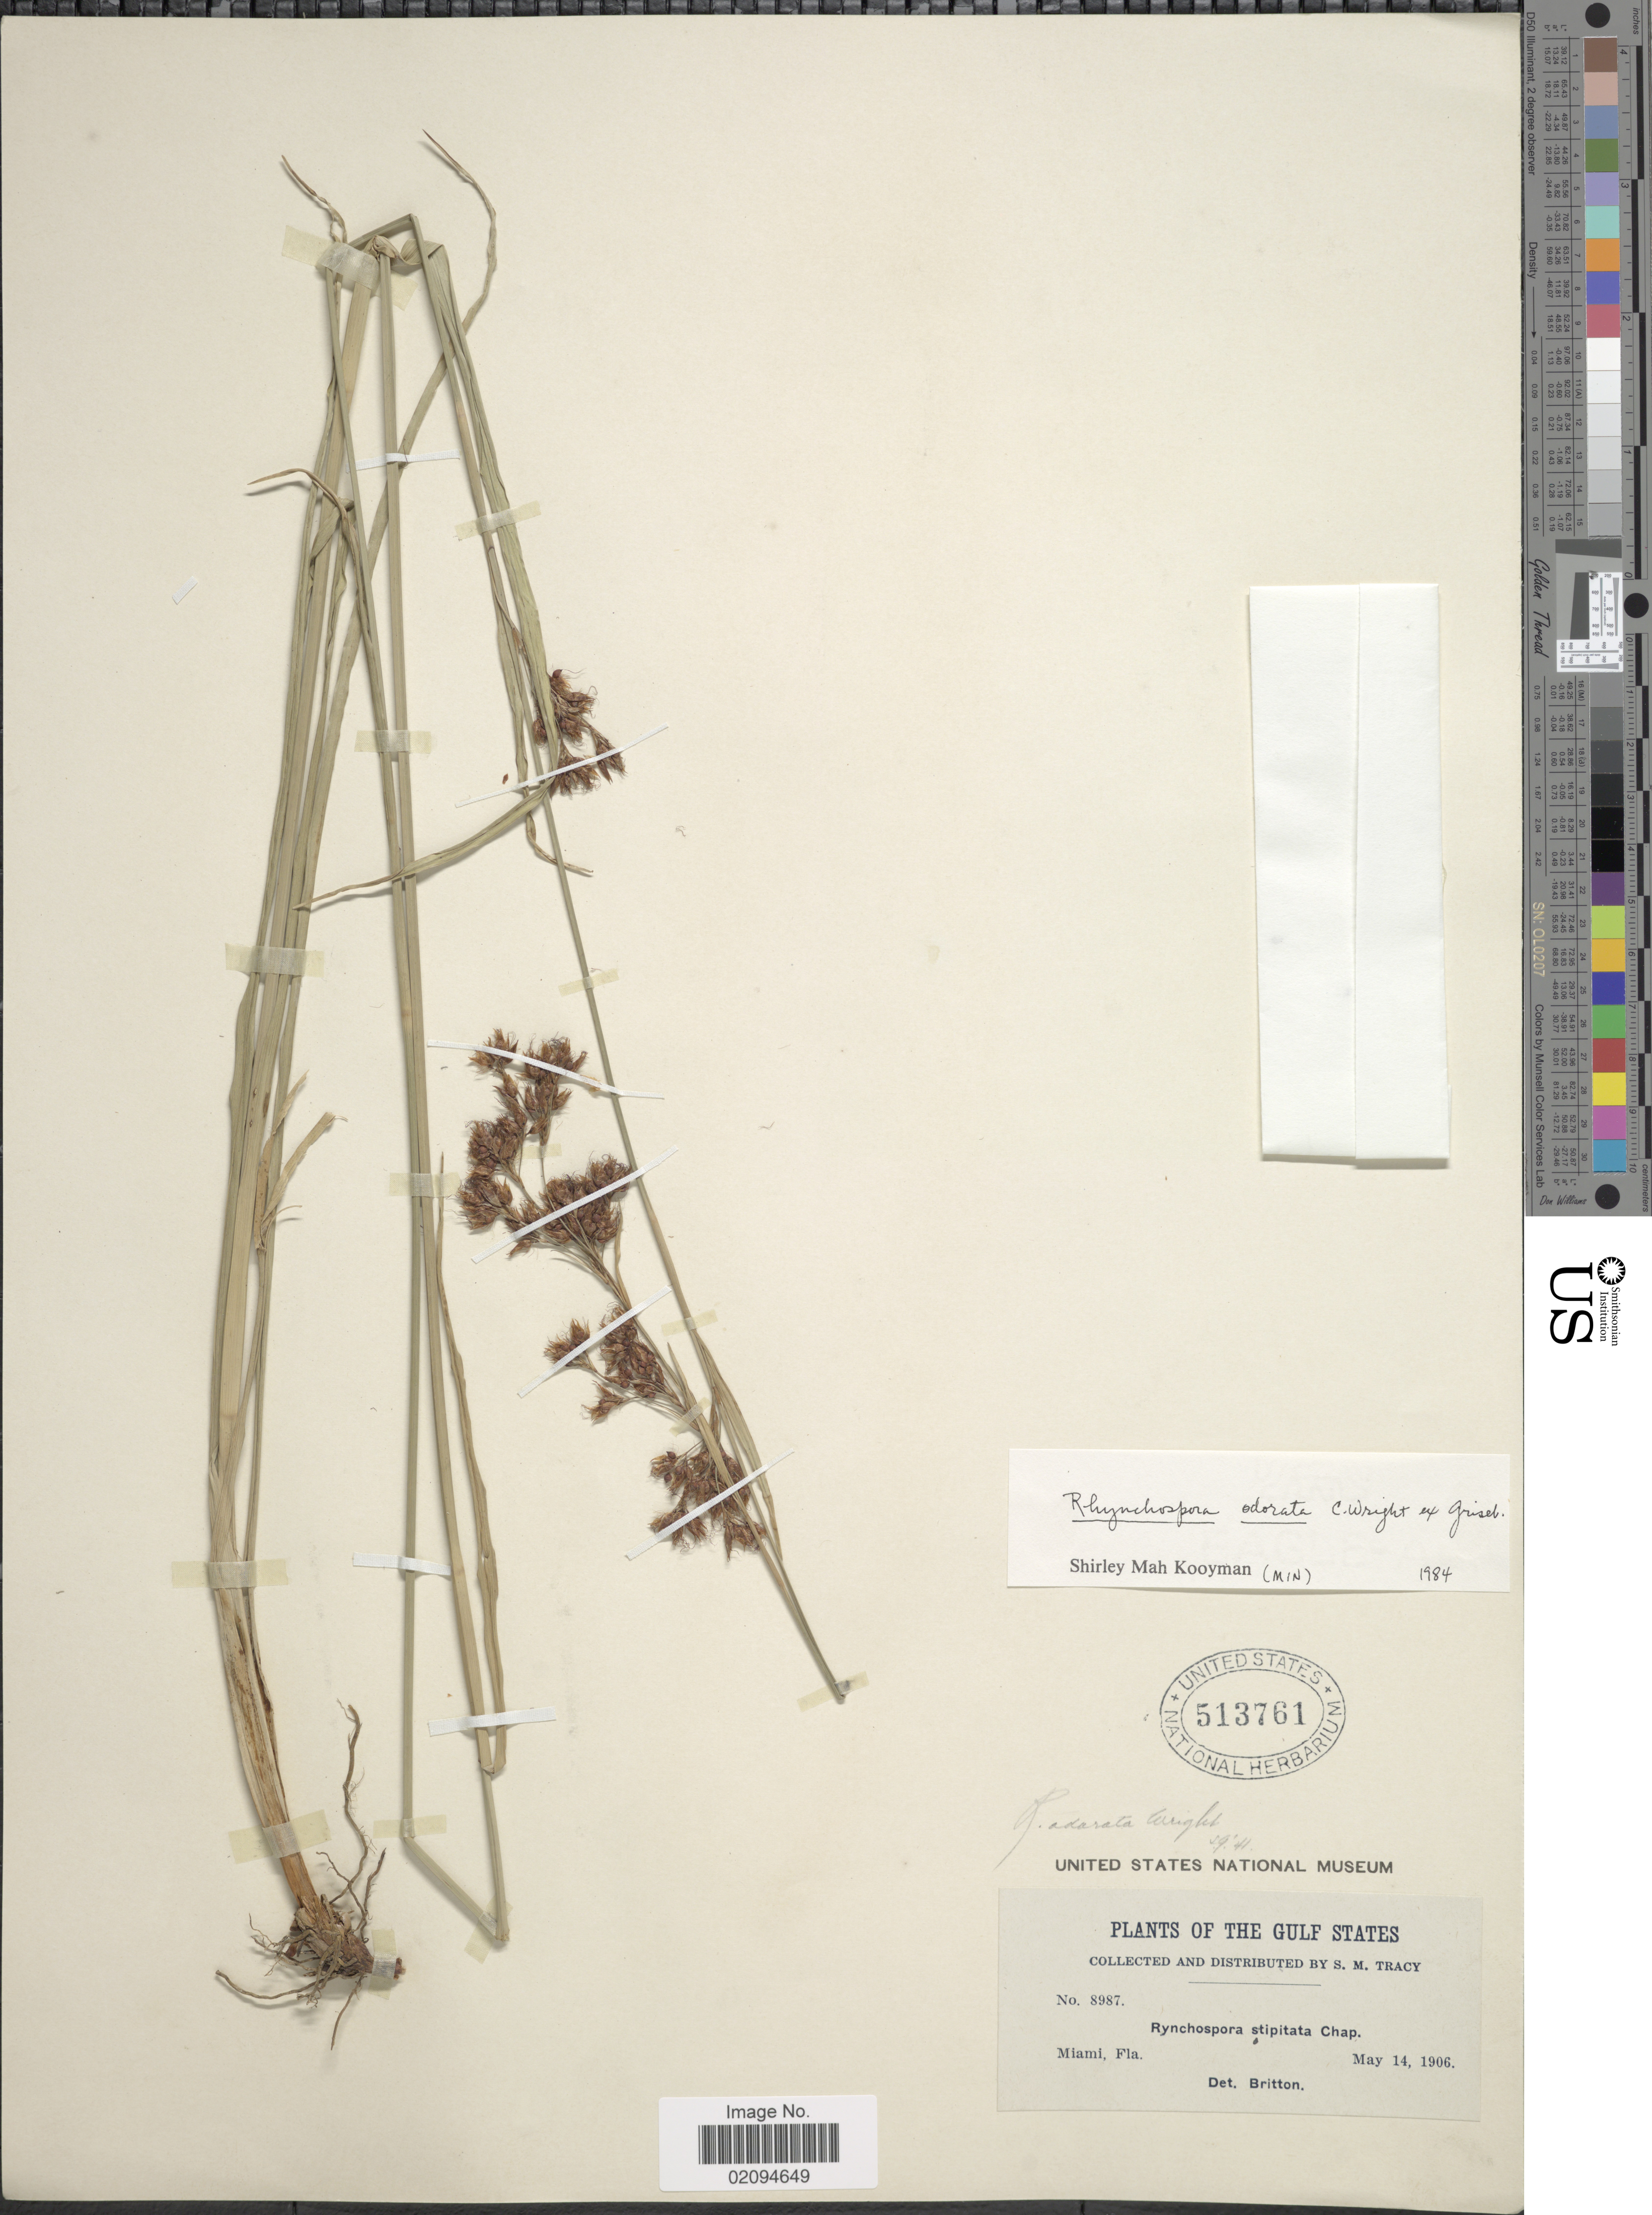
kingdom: Plantae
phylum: Tracheophyta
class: Liliopsida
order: Poales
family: Cyperaceae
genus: Rhynchospora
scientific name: Rhynchospora odorata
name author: C. Wright ex Griseb.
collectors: S. M. Tracy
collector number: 8987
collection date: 1906-05-14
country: United States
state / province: Florida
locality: Miami, The Gulf States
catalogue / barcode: US 513761